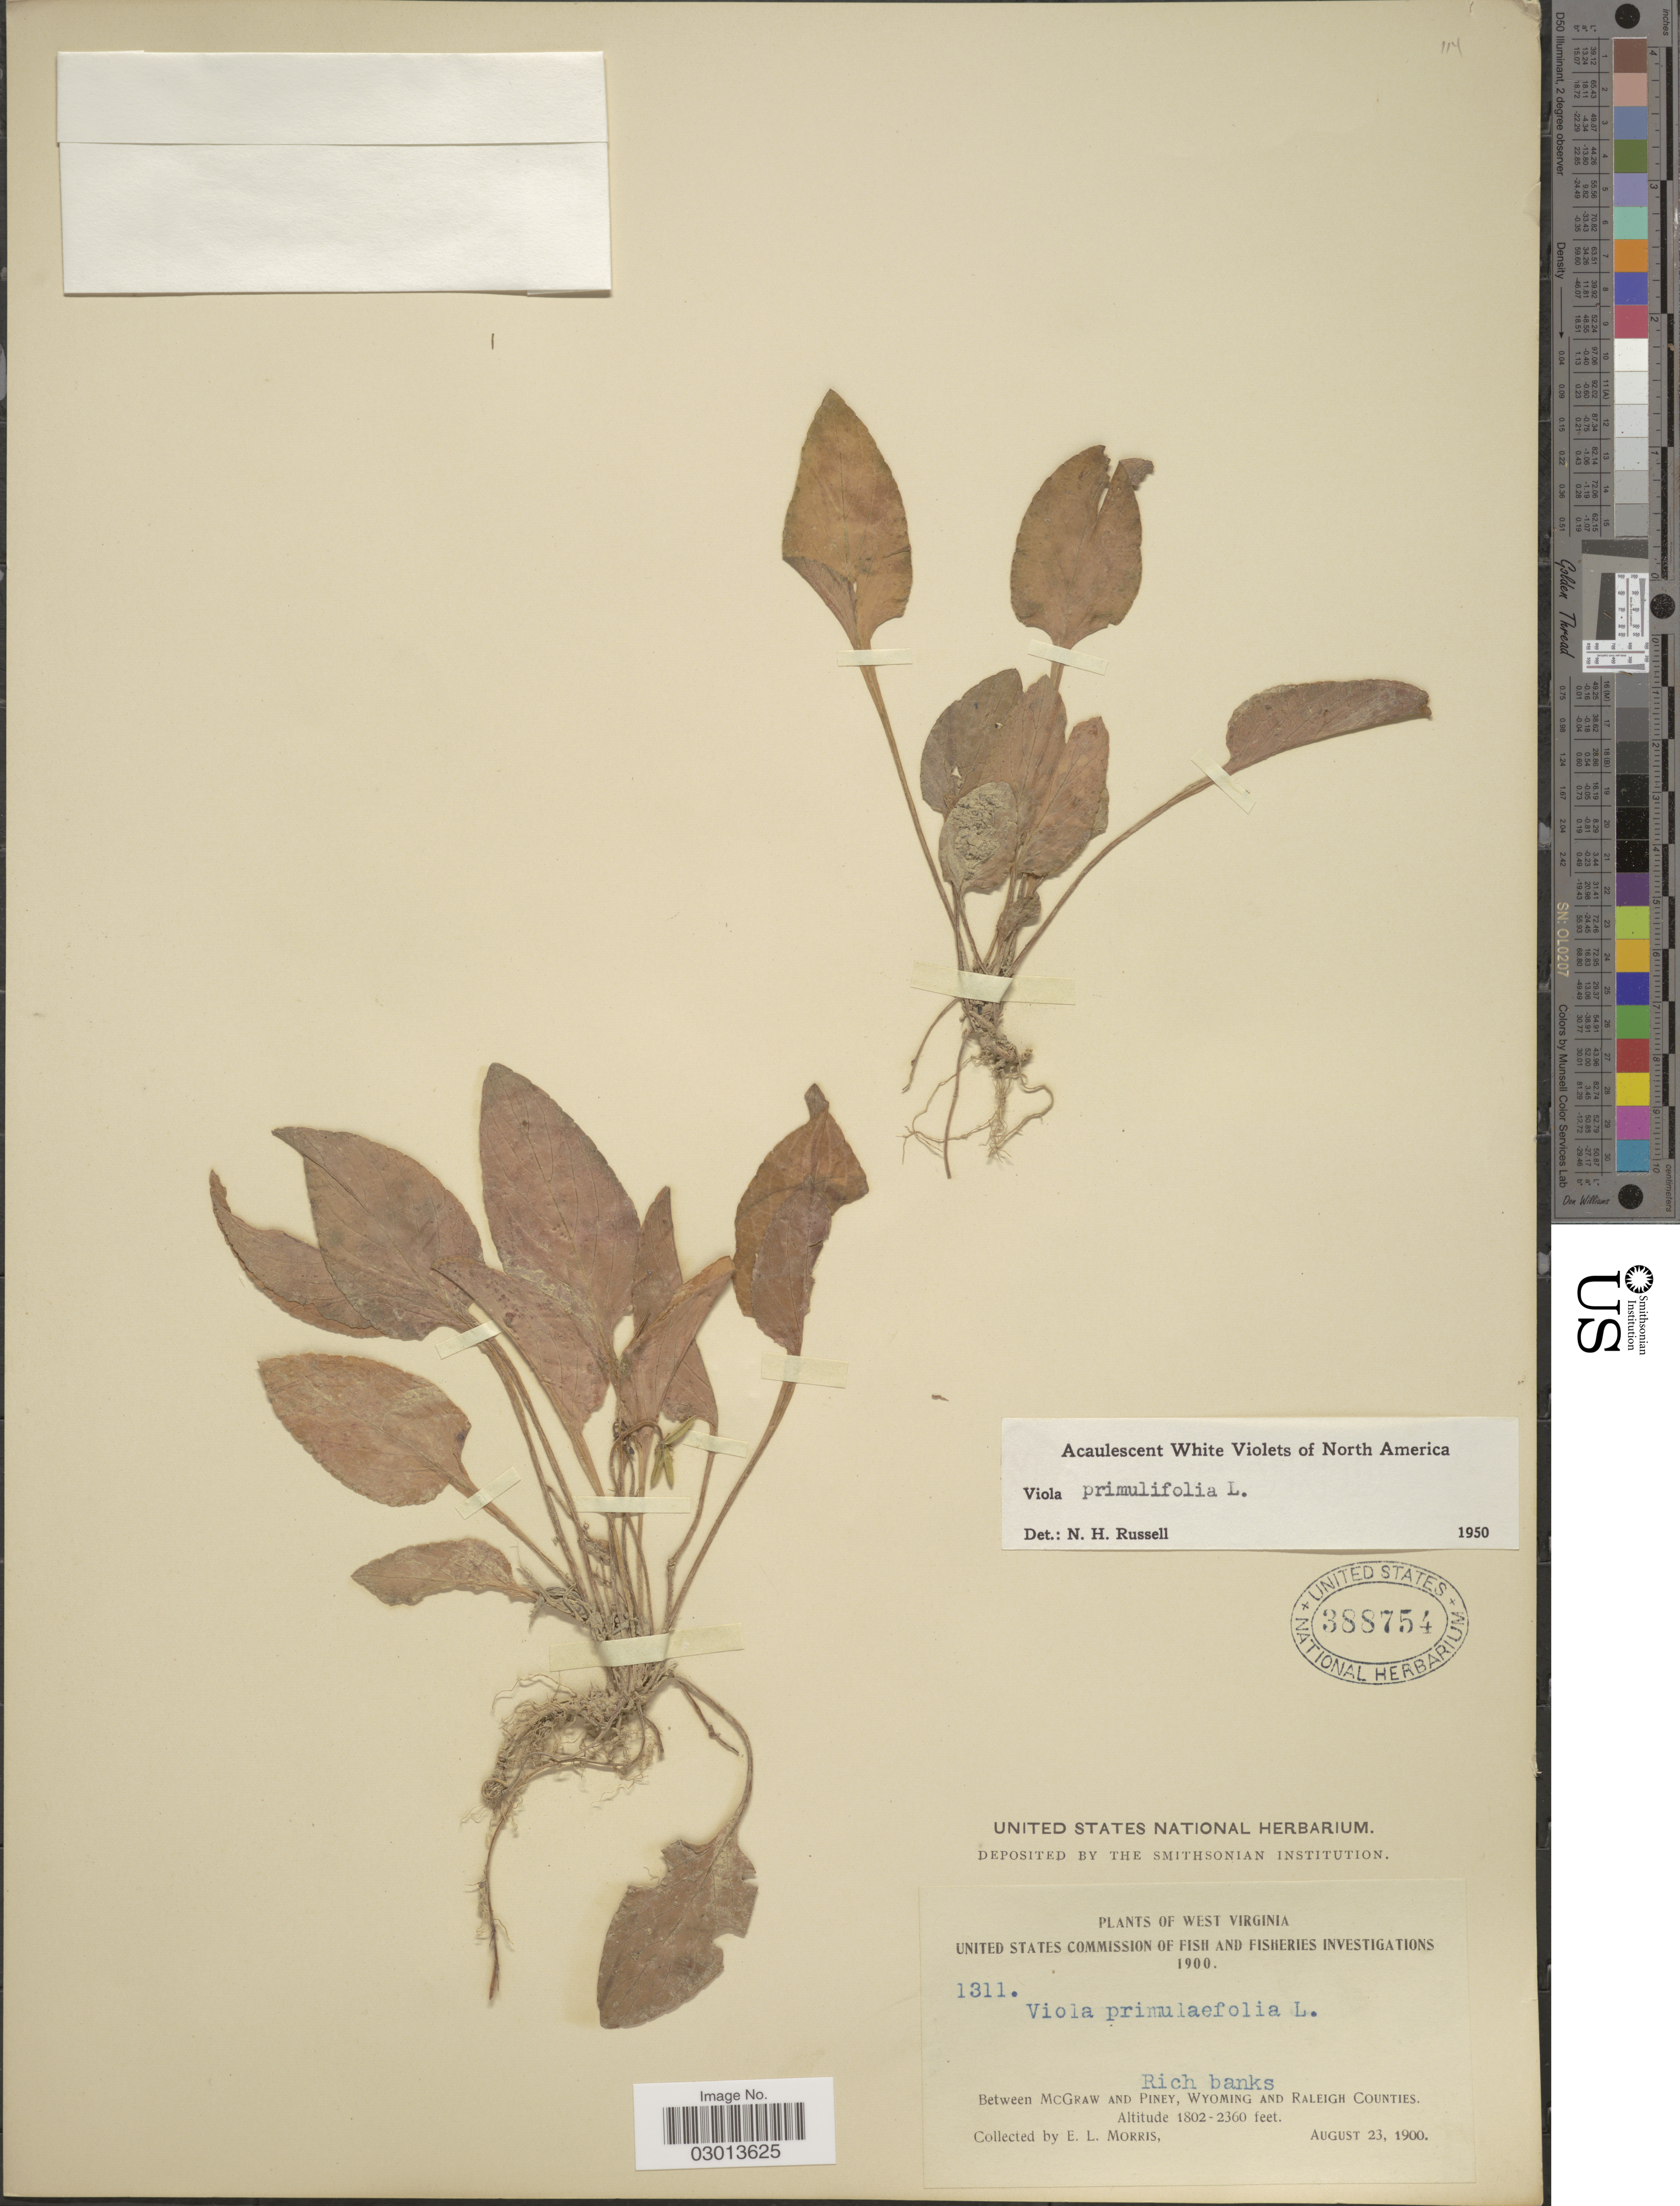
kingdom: Plantae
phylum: Tracheophyta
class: Magnoliopsida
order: Malpighiales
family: Violaceae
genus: Viola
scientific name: Viola primulifolia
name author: L.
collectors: E. Morris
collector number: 1311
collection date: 1900-08-23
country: United States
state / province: West Virginia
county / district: Raleigh / Wyoming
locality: Between Piney and McGraws.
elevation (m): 549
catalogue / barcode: US 388754